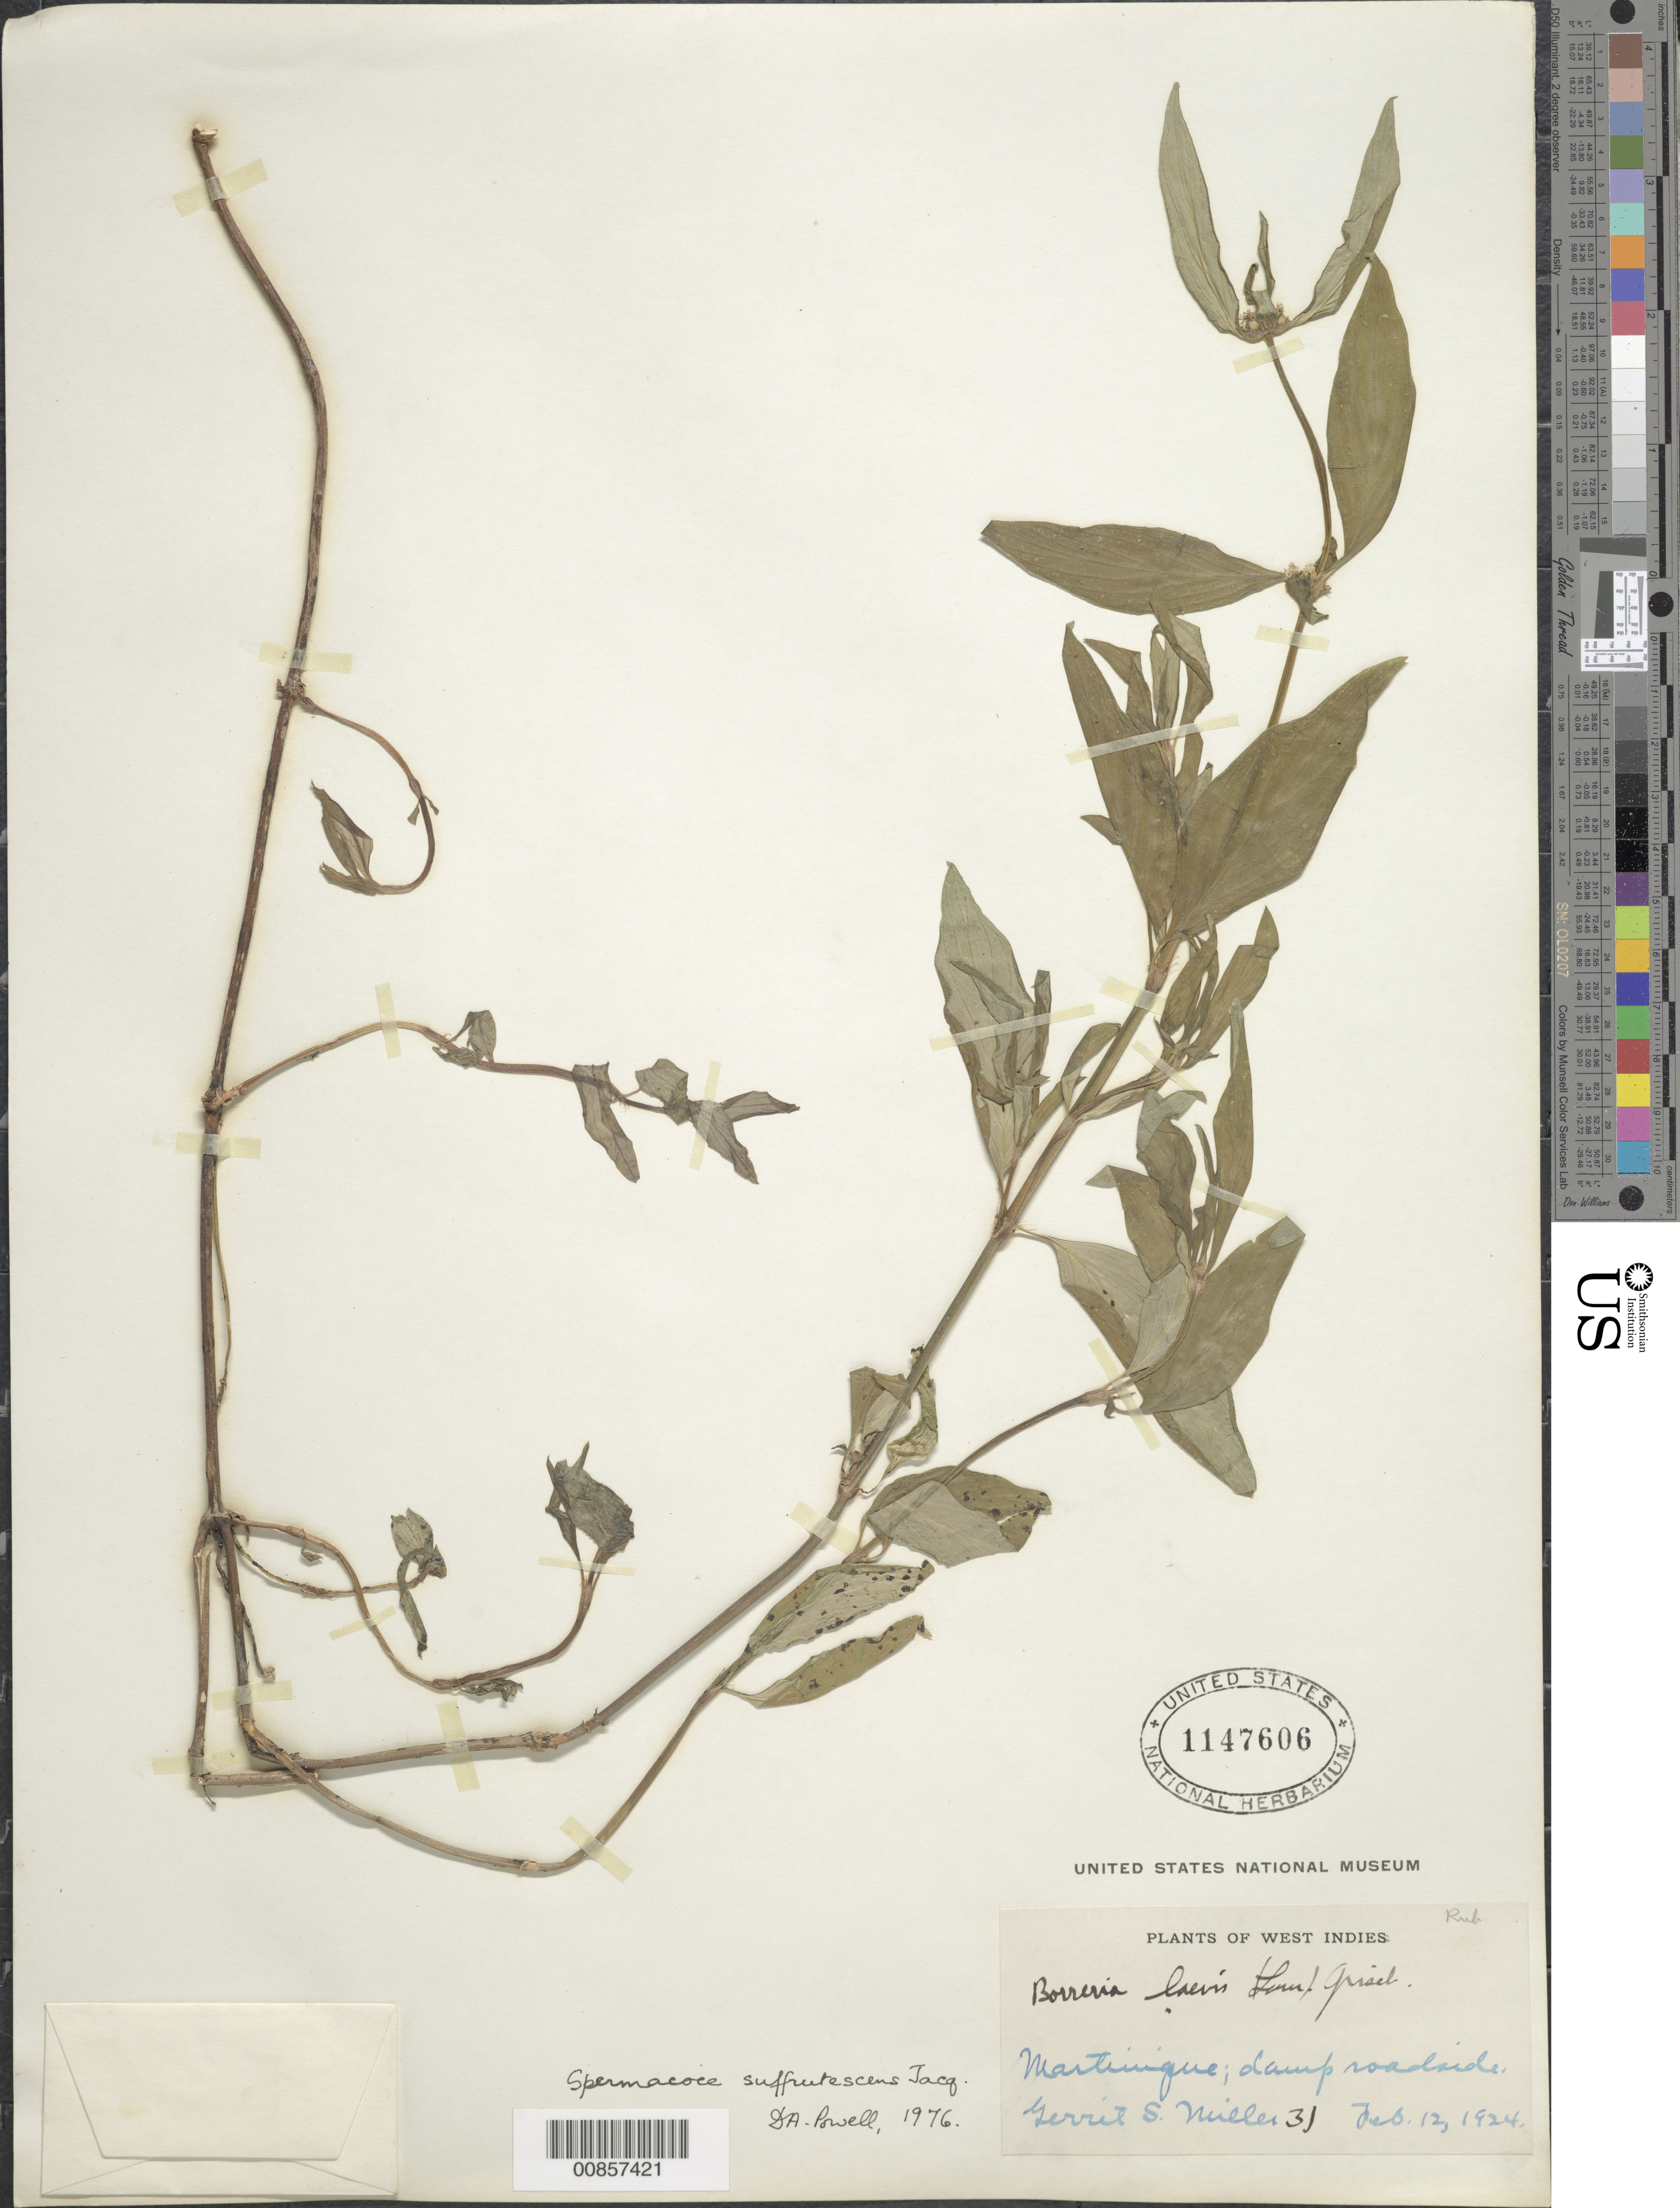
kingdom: Plantae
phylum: Tracheophyta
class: Magnoliopsida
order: Gentianales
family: Rubiaceae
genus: Spermacoce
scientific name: Spermacoce remota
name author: Lam.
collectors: G. S. Miller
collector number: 31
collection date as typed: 12 Feb 1924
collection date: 1924-02-12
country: Martinique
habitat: Damp roadside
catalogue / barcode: US 1147606